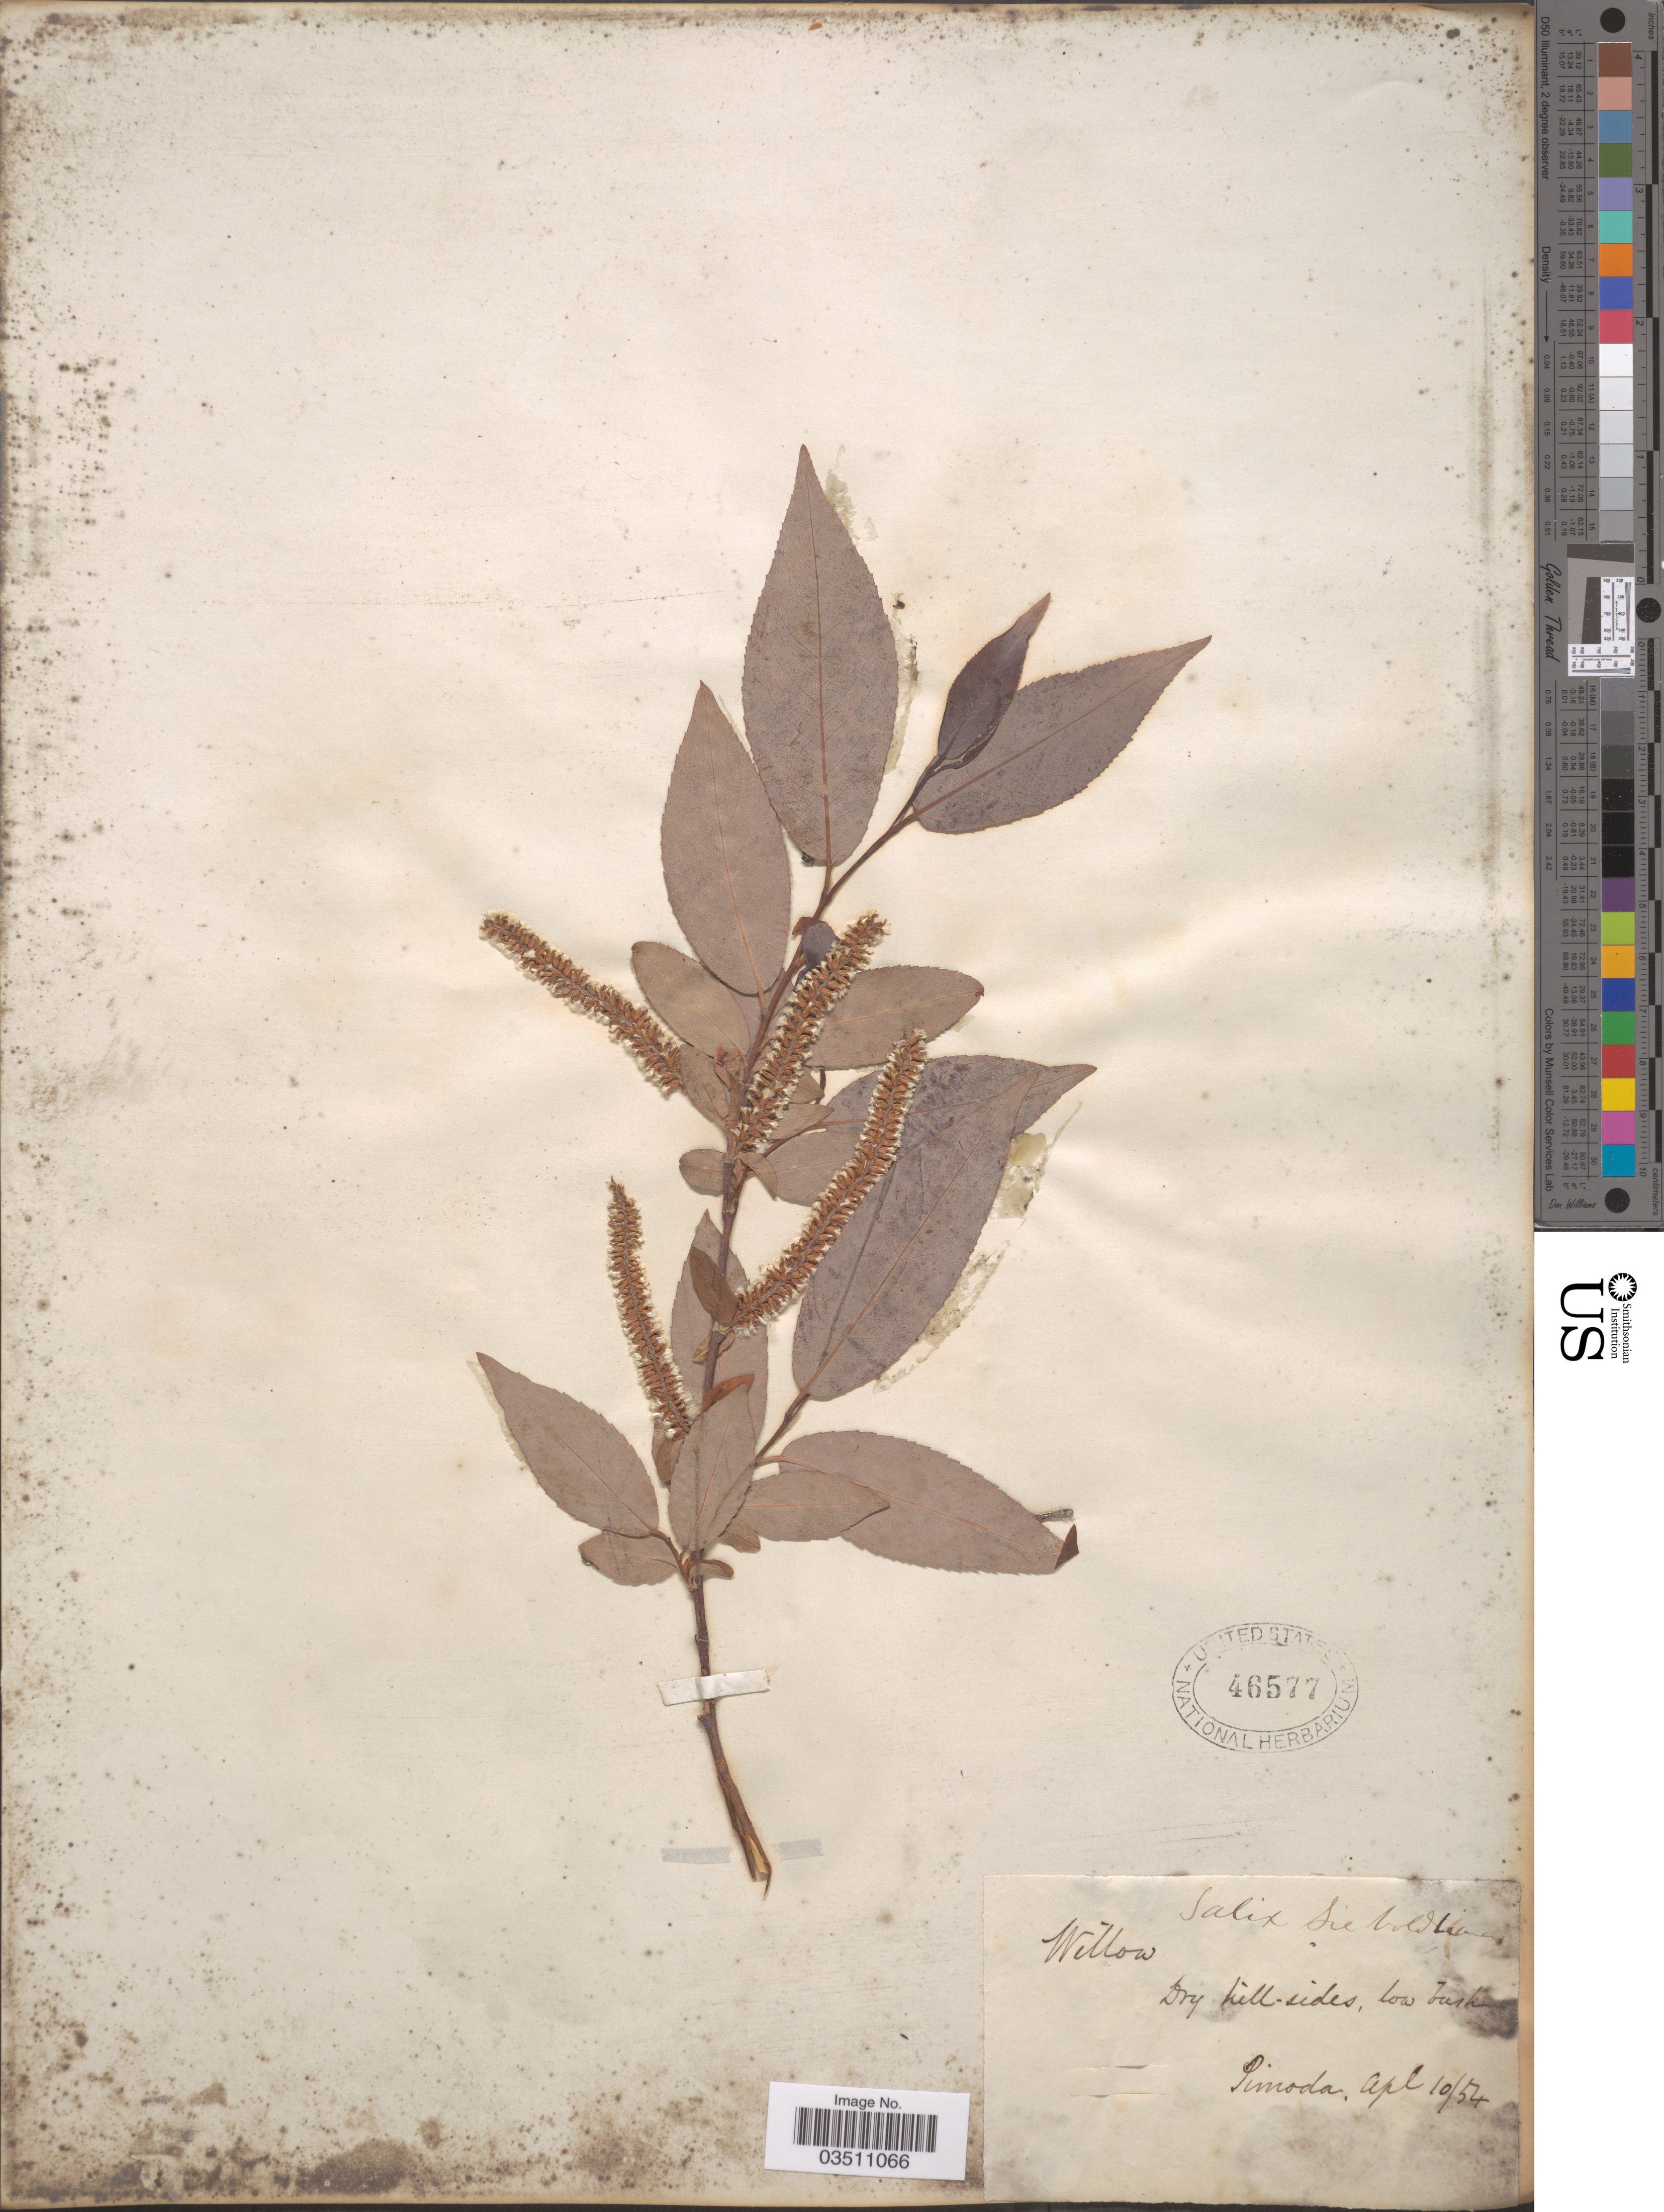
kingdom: Plantae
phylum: Tracheophyta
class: Magnoliopsida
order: Malpighiales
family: Salicaceae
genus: Salix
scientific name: Salix sieboldiana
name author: Blume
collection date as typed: Transcribed d/m/y: 10/4/54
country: Japan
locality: Simoda.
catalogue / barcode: US 46577